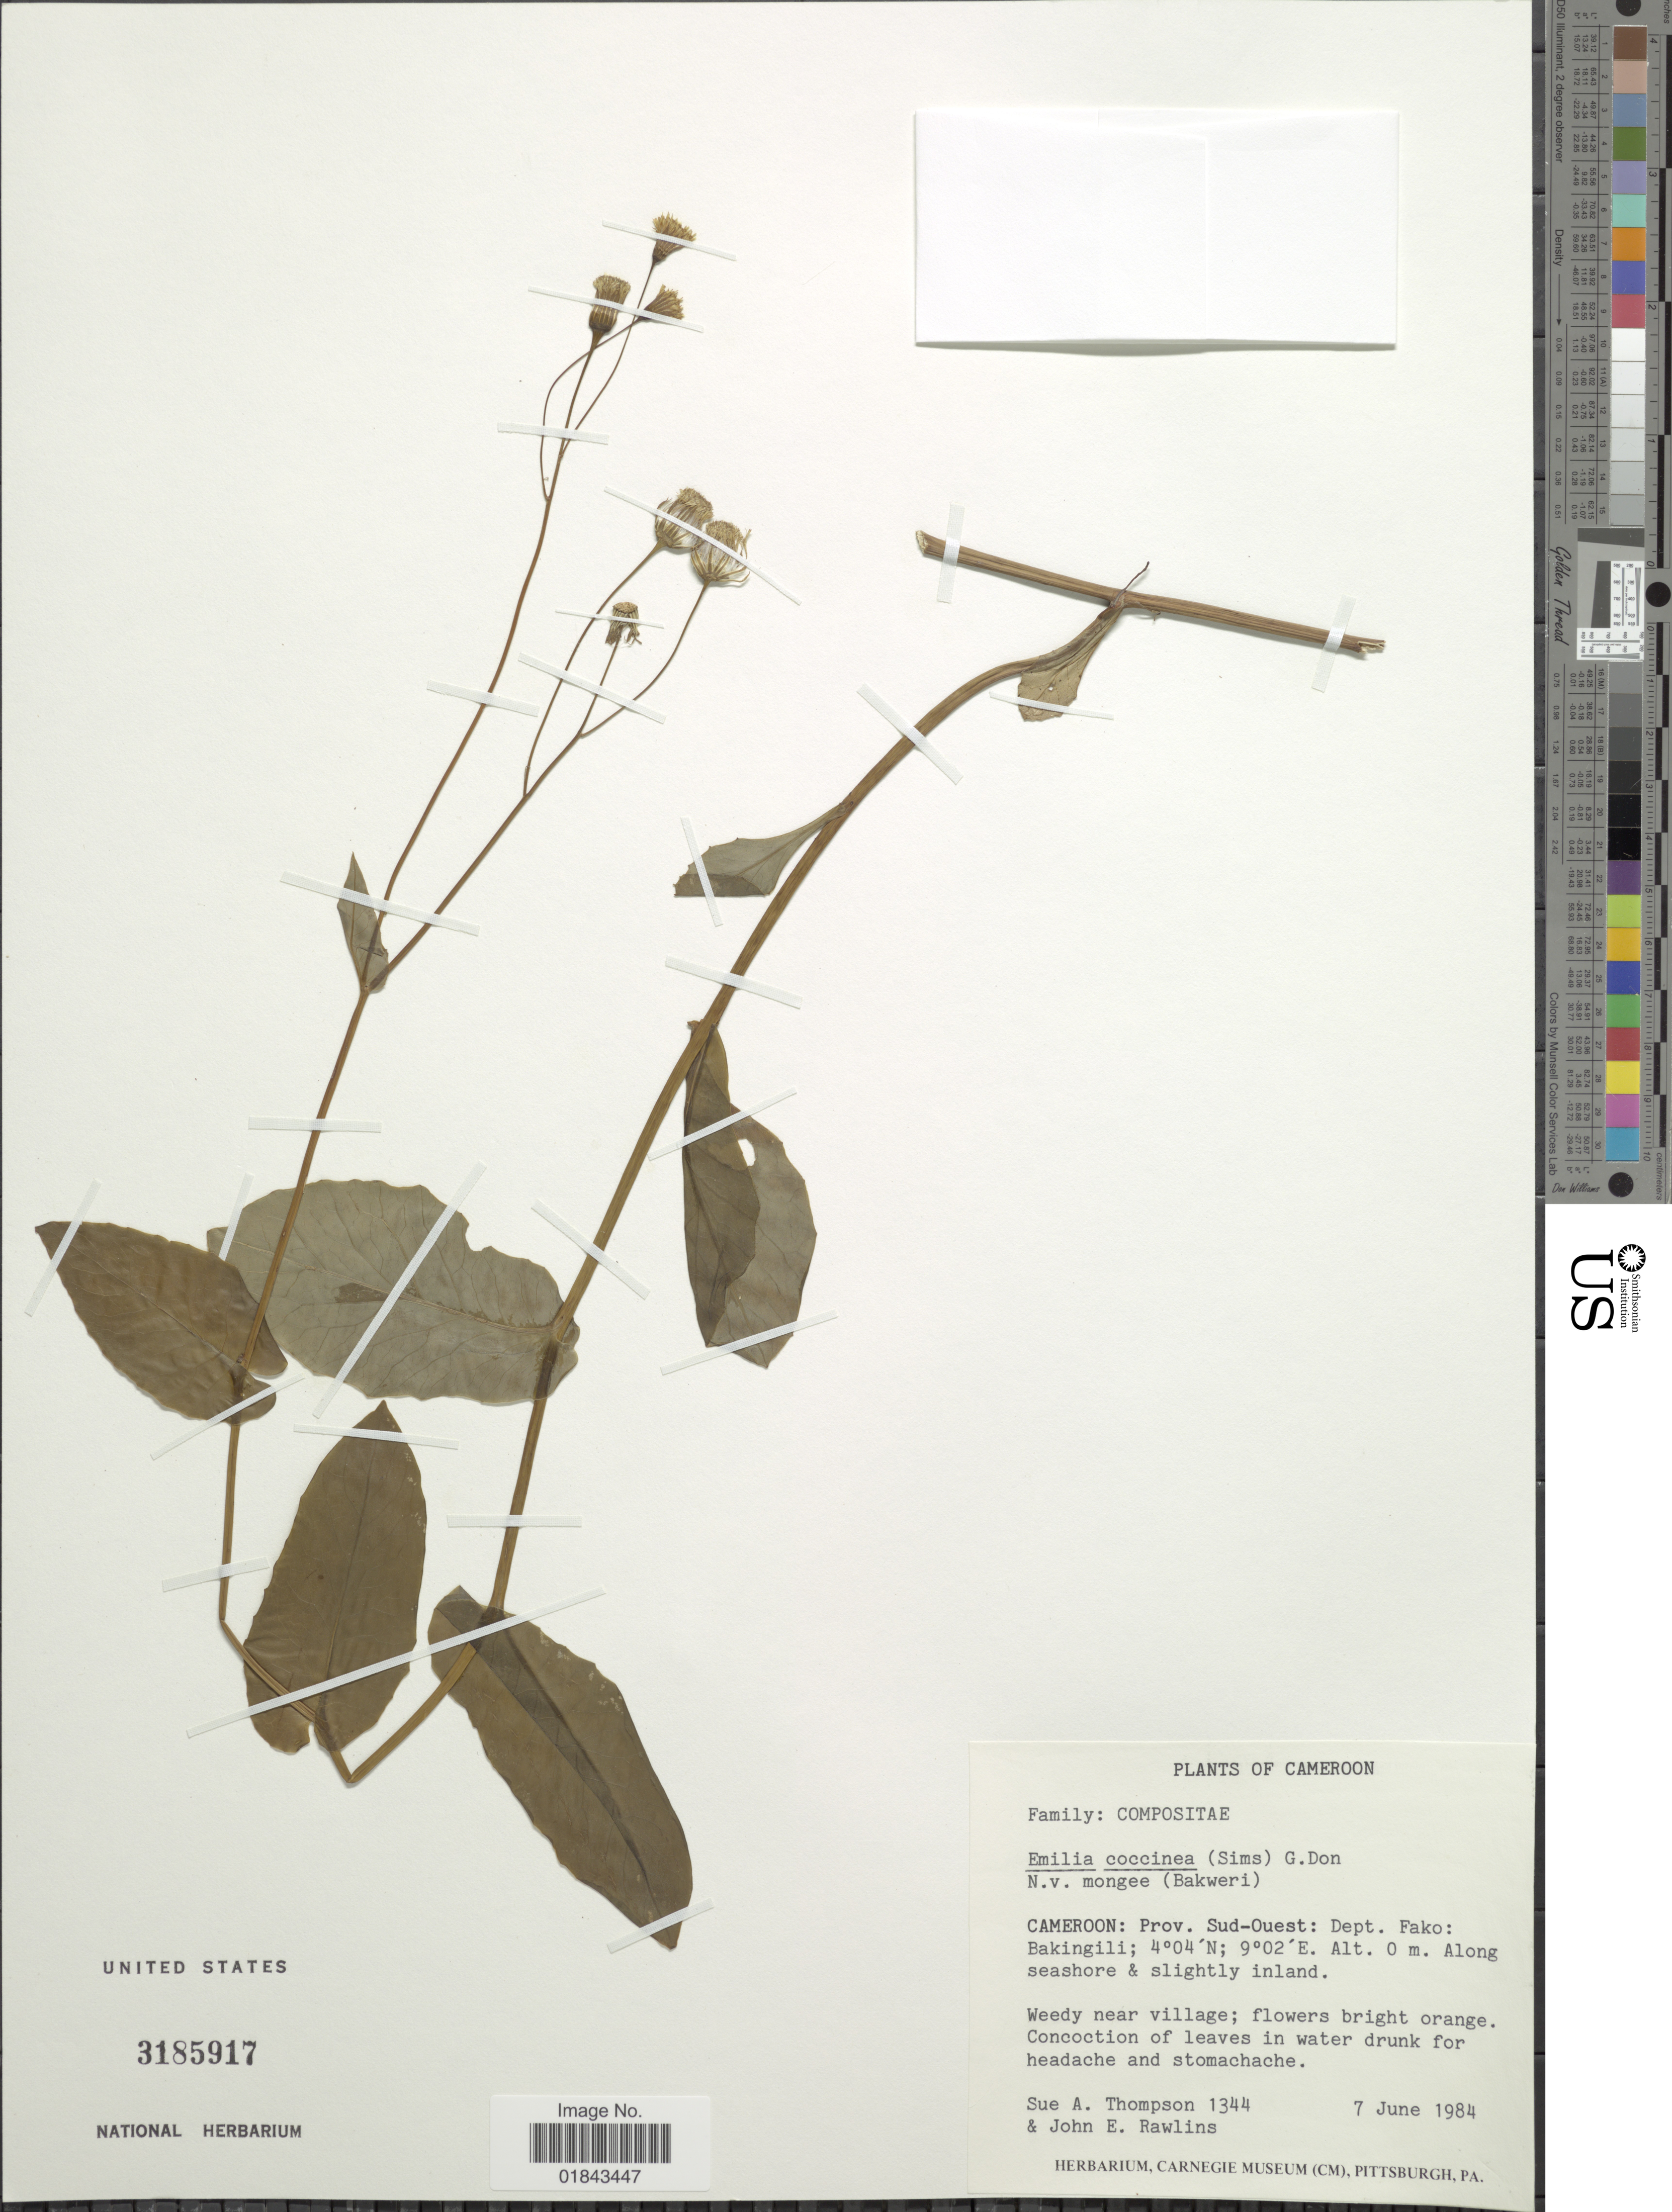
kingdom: Plantae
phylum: Tracheophyta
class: Magnoliopsida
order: Asterales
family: Asteraceae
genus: Emilia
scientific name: Emilia coccinea (Sims) Sweet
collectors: S. A. Thompson & J. Rawlins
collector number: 1344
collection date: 1984-06-07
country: Cameroon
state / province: Sud-Ouest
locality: Dept. Fako: Bakingili, along seashore & slightly inland.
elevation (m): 0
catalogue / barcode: US 3185917